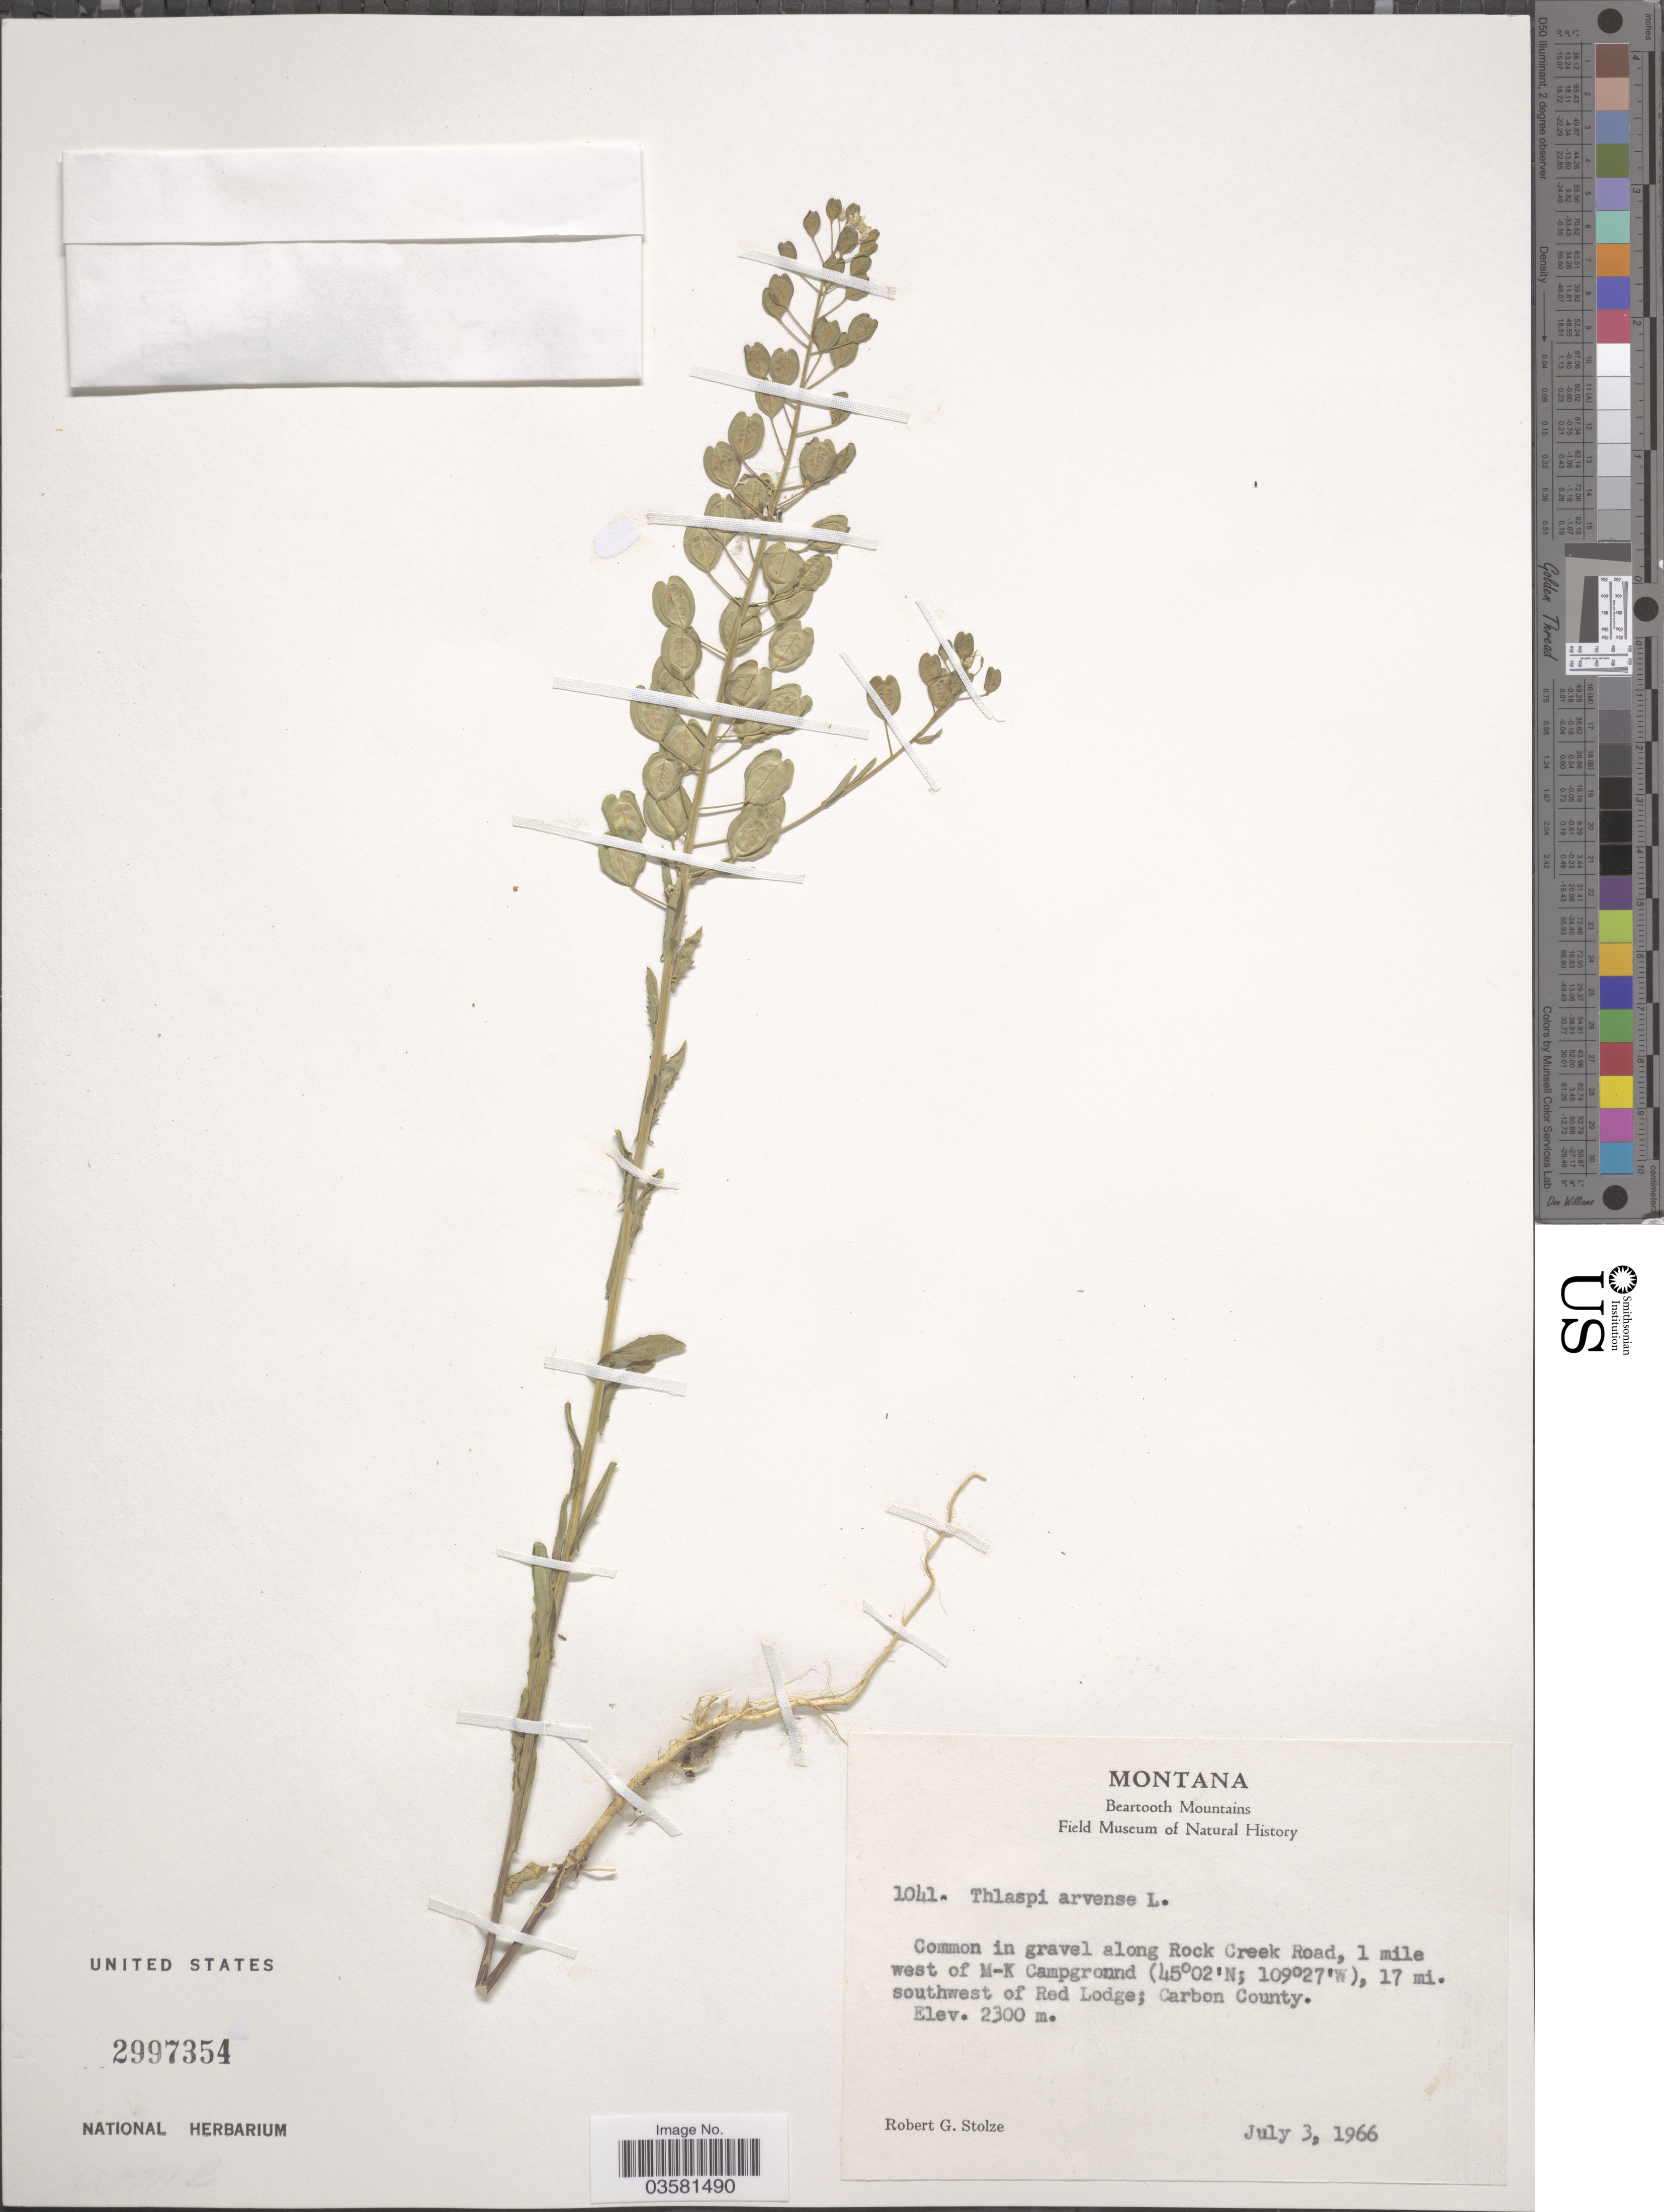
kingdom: Plantae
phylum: Tracheophyta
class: Magnoliopsida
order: Brassicales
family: Brassicaceae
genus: Thlaspi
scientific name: Thlaspi arvense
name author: L.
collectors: R. G. Stolze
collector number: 1041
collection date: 1966-07-03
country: United States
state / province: Montana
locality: Common in gravel along Rock Creek Road, 1 mile west of M-K Campground, 17 mi. southwest of Red Lodge; Carbon County.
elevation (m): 2300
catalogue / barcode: US 2997354